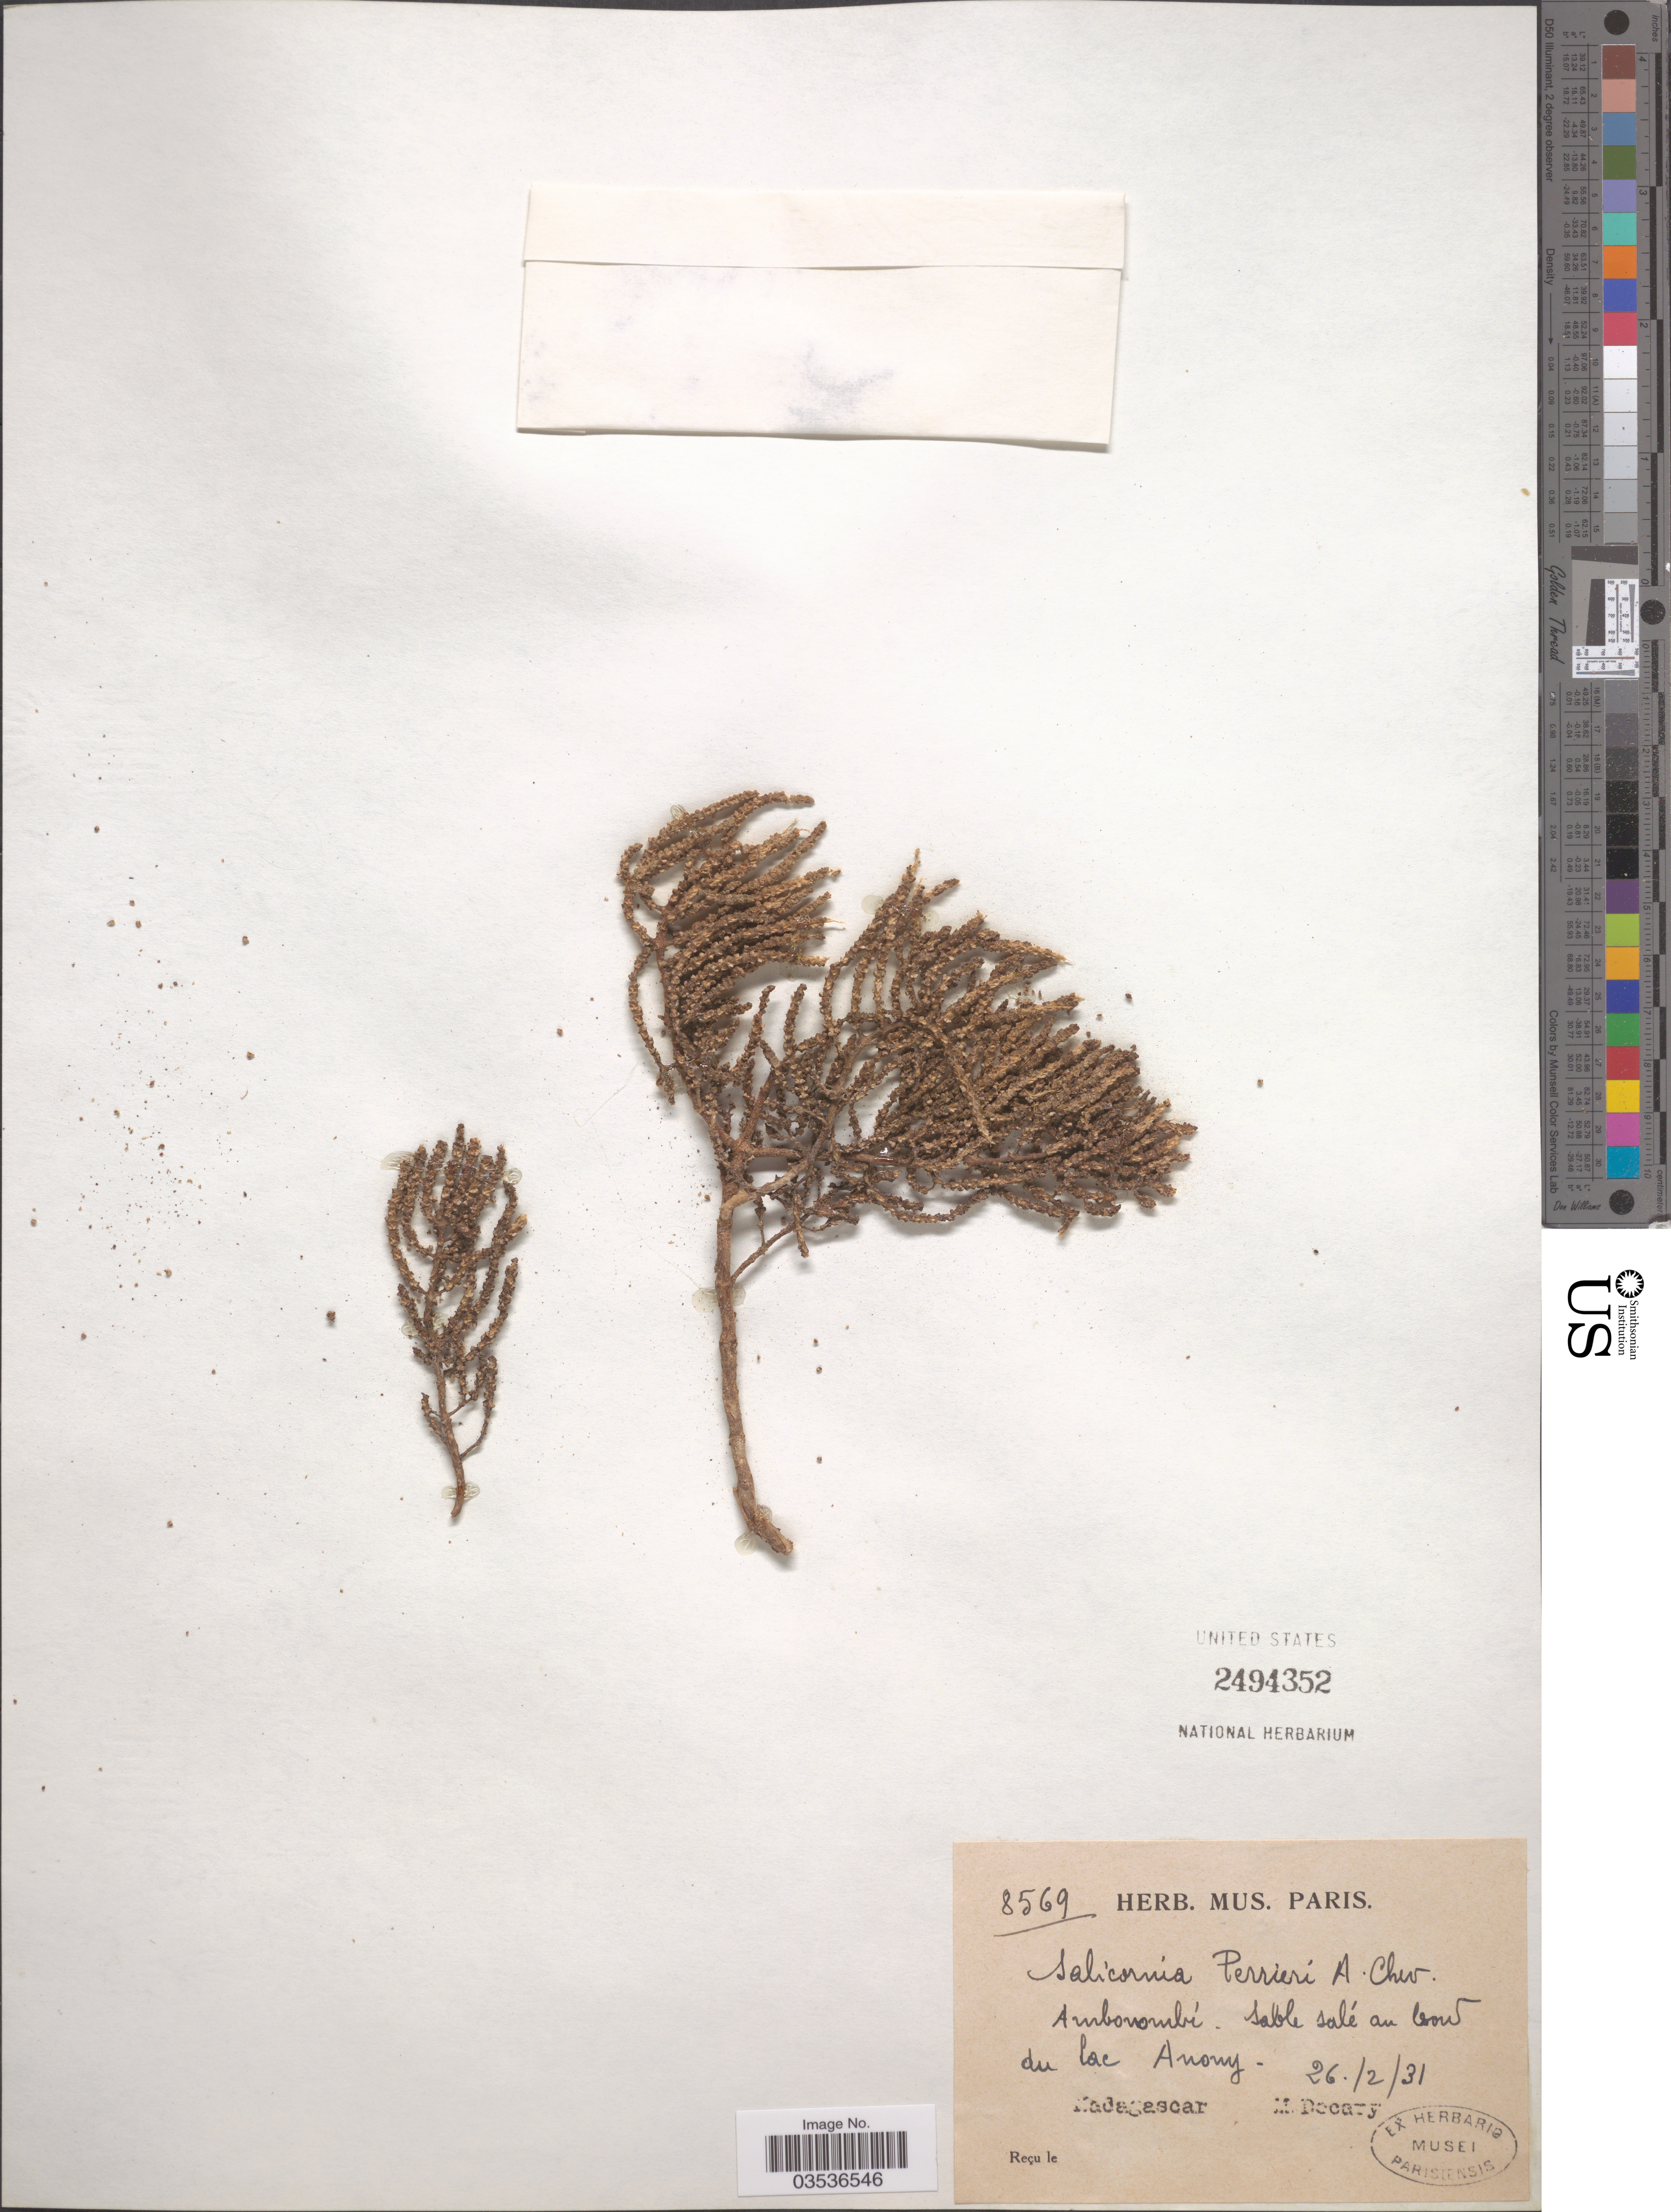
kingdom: Plantae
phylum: Tracheophyta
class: Magnoliopsida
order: Caryophyllales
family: Amaranthaceae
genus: Salicornia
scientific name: Salicornia perrieri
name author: A. Chev.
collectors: R. Decary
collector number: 8569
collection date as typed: Transcribed d/m/y: 26/2/31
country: Madagascar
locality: Ambonombí. Sable Salé au bord du lac Anony.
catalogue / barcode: US 2494352